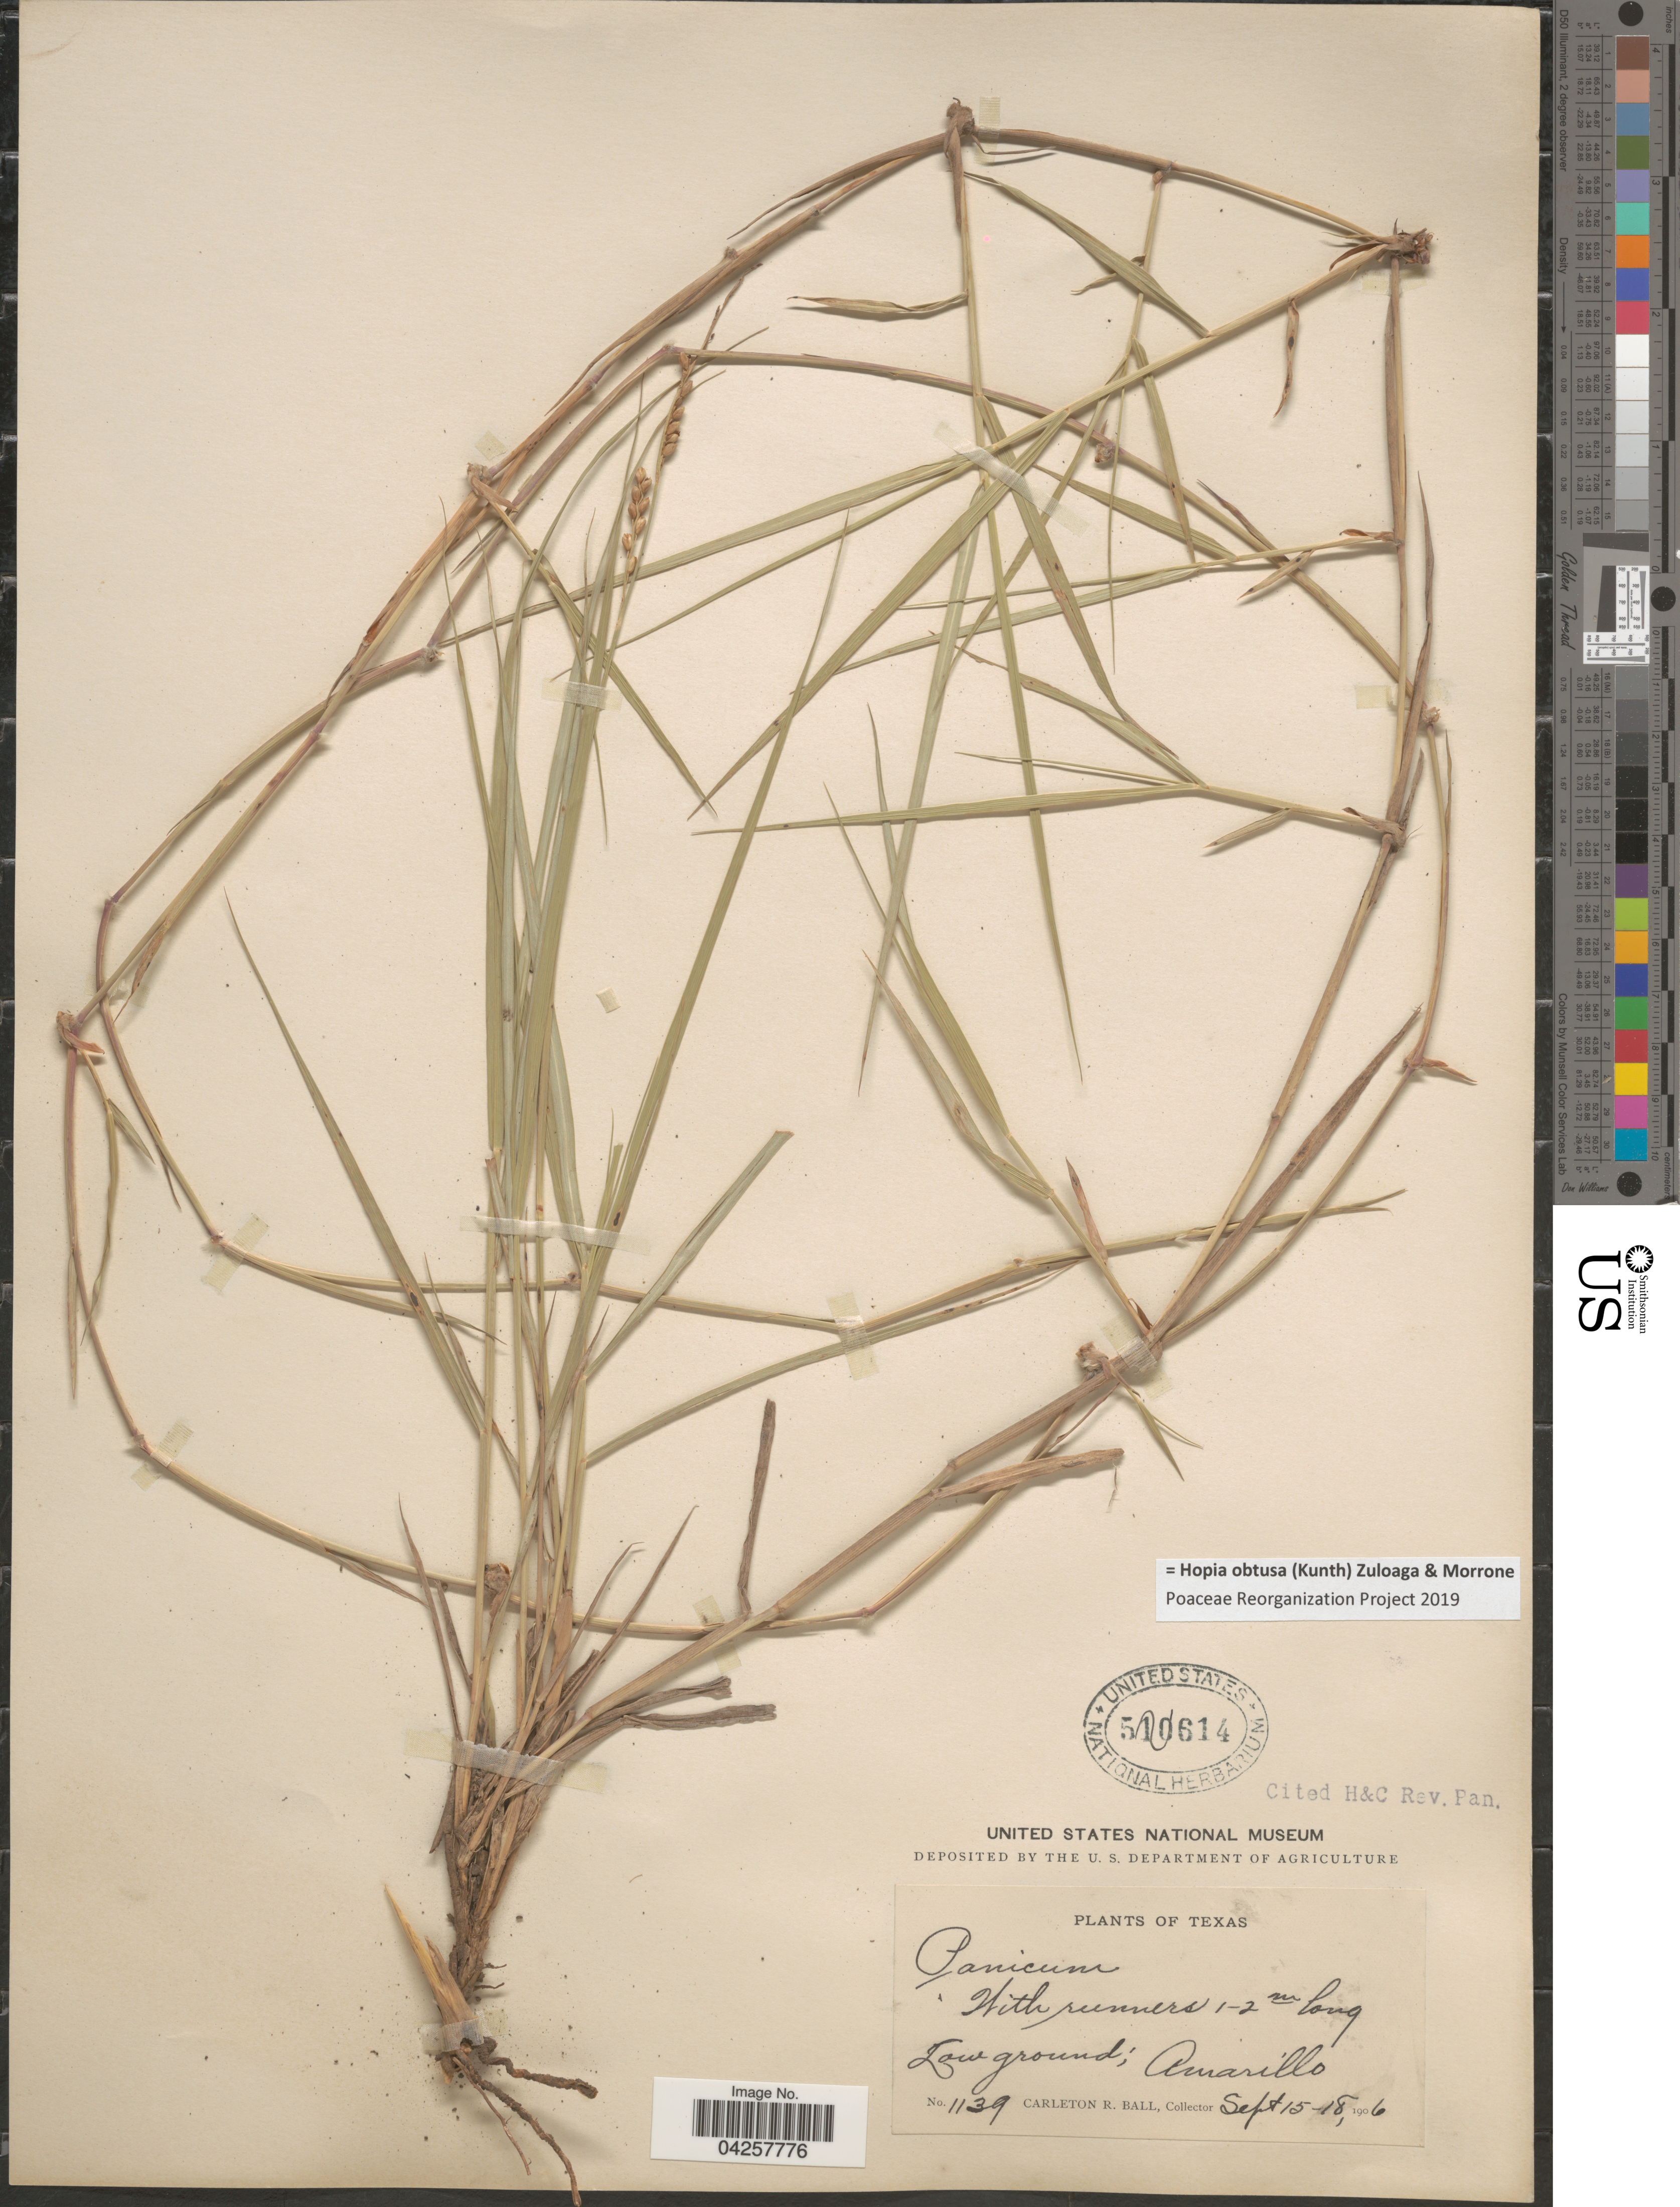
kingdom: Plantae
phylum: Tracheophyta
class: Liliopsida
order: Poales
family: Poaceae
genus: Hopia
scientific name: Hopia obtusa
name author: (Kunth) Zuloaga & Morrone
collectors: C. R. Ball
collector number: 1139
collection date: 1906-09-15/1906-09-18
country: United States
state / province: Texas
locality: Low ground; Amarillo.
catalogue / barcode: US 510614